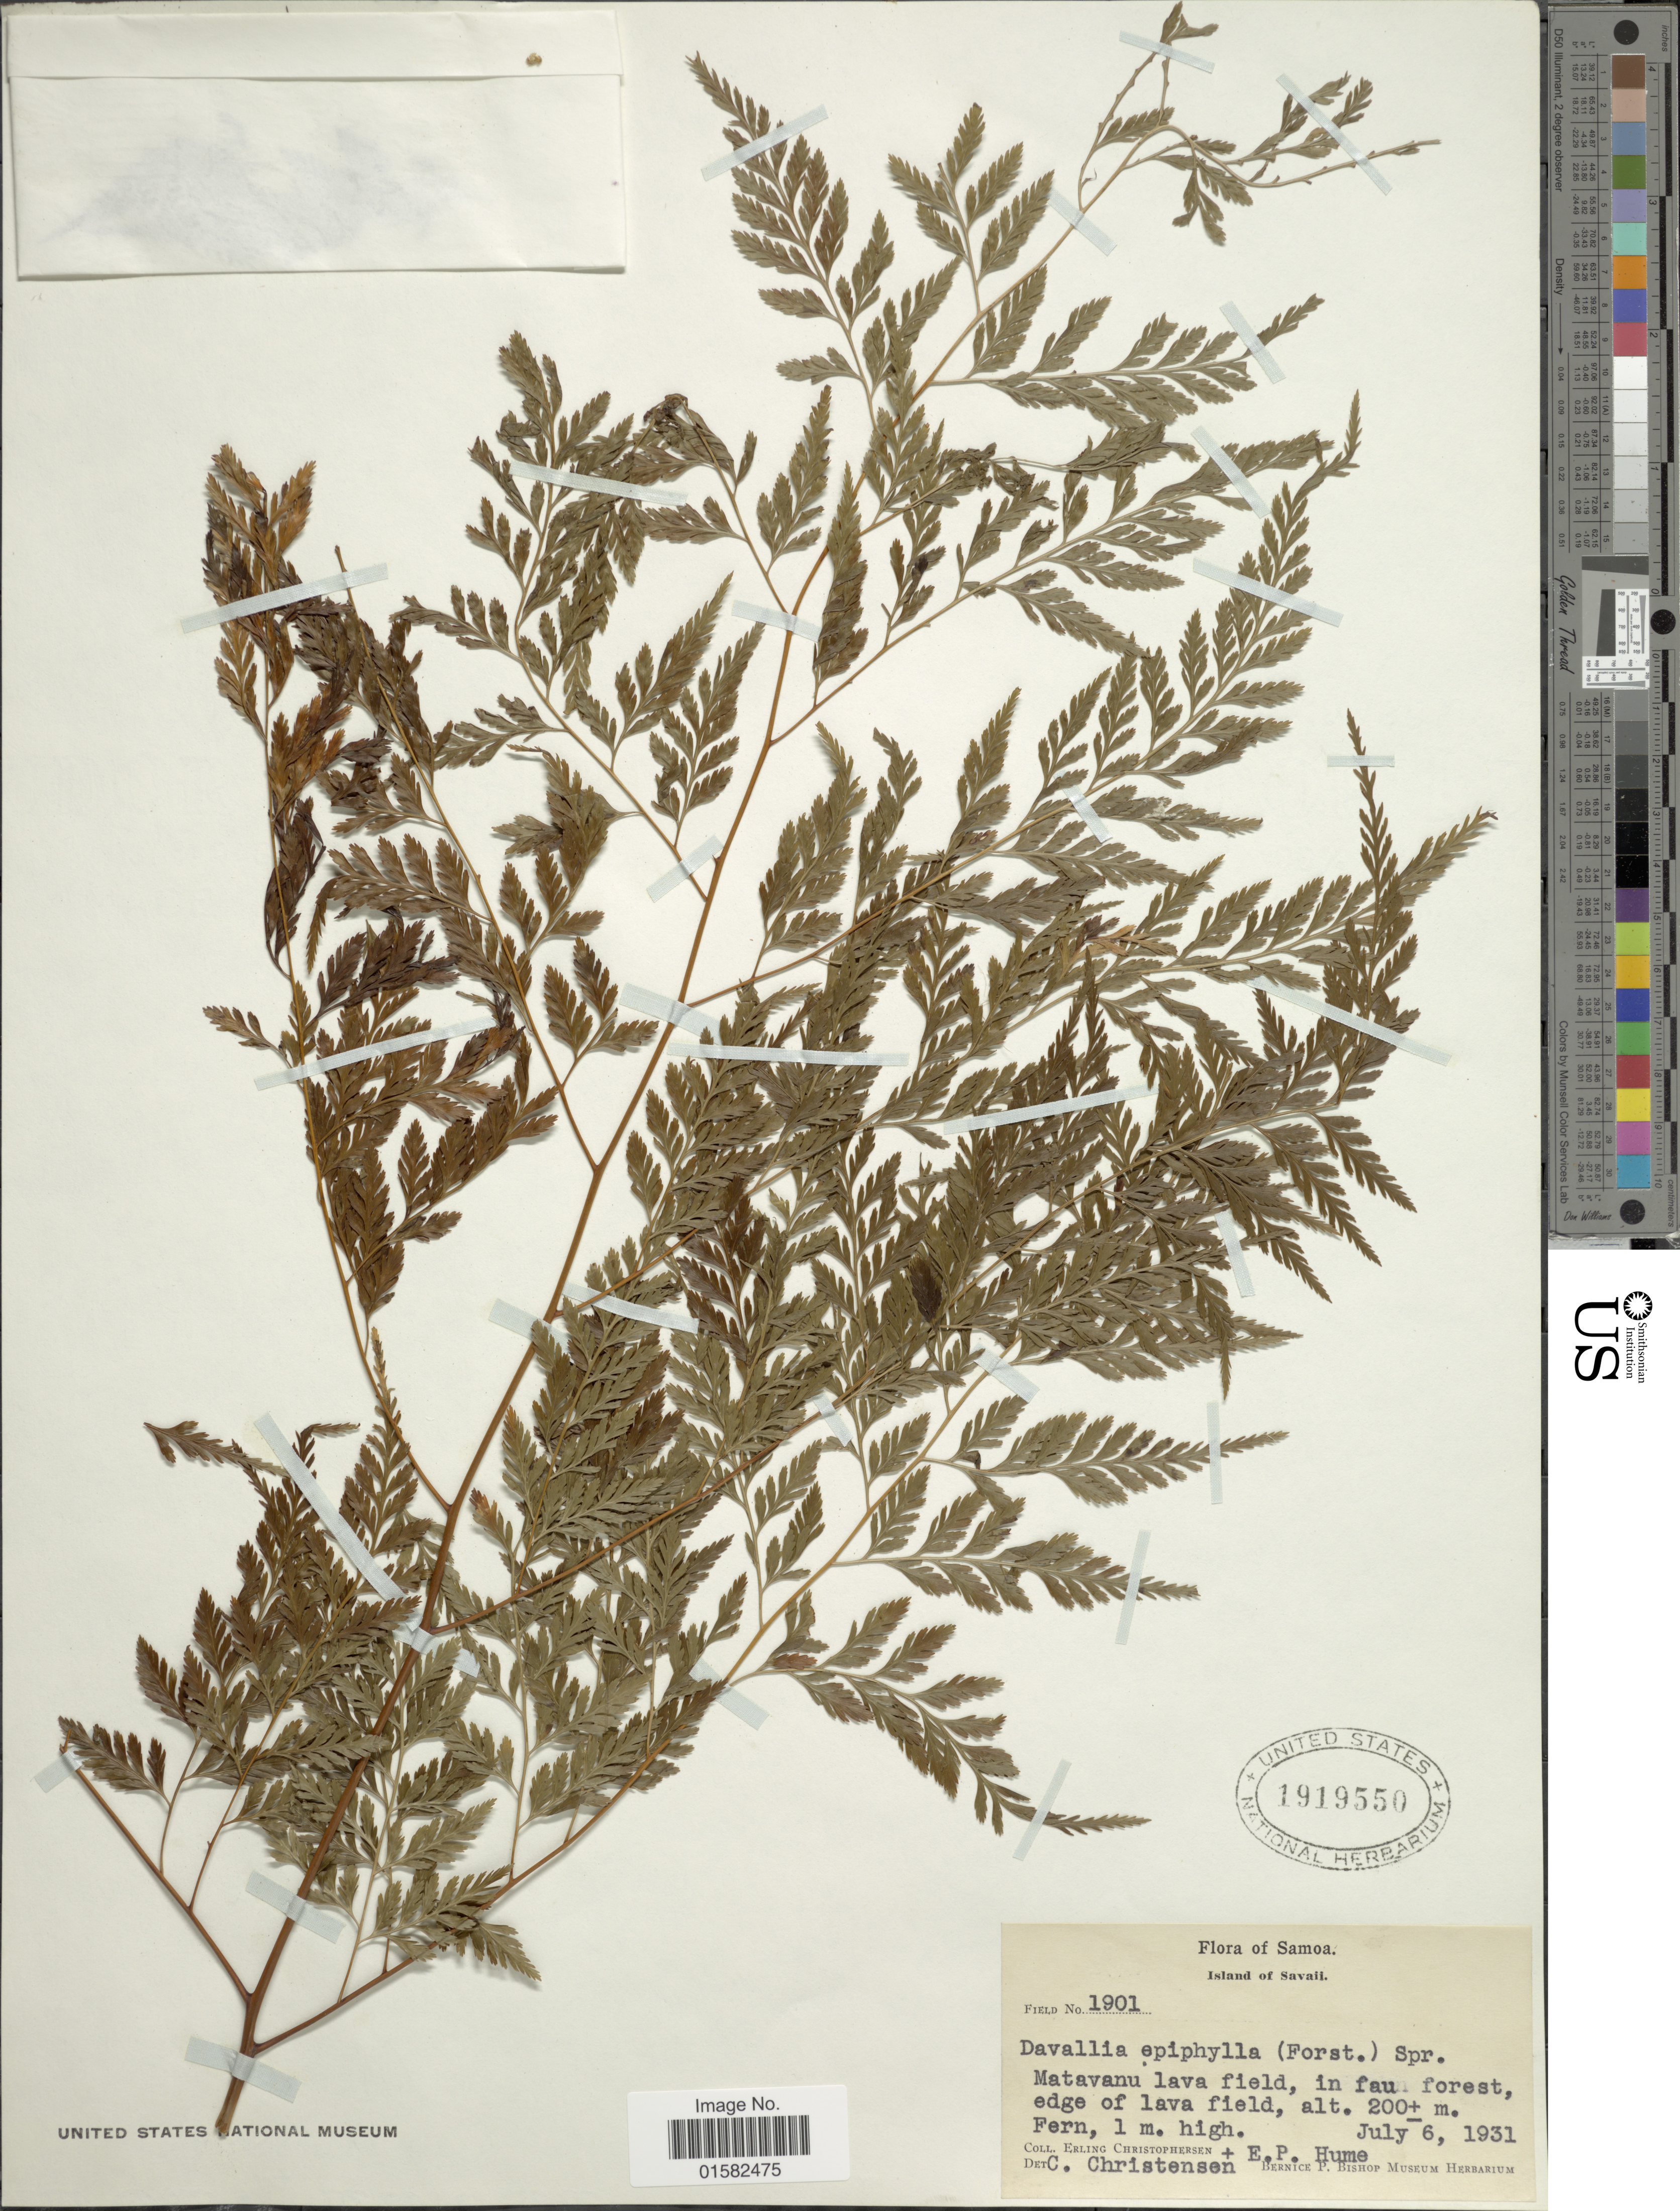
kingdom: Plantae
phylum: Tracheophyta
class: Polypodiopsida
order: Polypodiales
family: Davalliaceae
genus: Wibelia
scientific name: Wibelia denticulata var. elata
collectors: E. Christophersen & E. P. Hume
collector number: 1901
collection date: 1931-07-06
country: Samoa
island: Savai'i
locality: Samoa, Island of Savaii, Matavanu Lava Field, in Faun Forest, edge of Lava Field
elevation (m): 200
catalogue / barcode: US 1919550